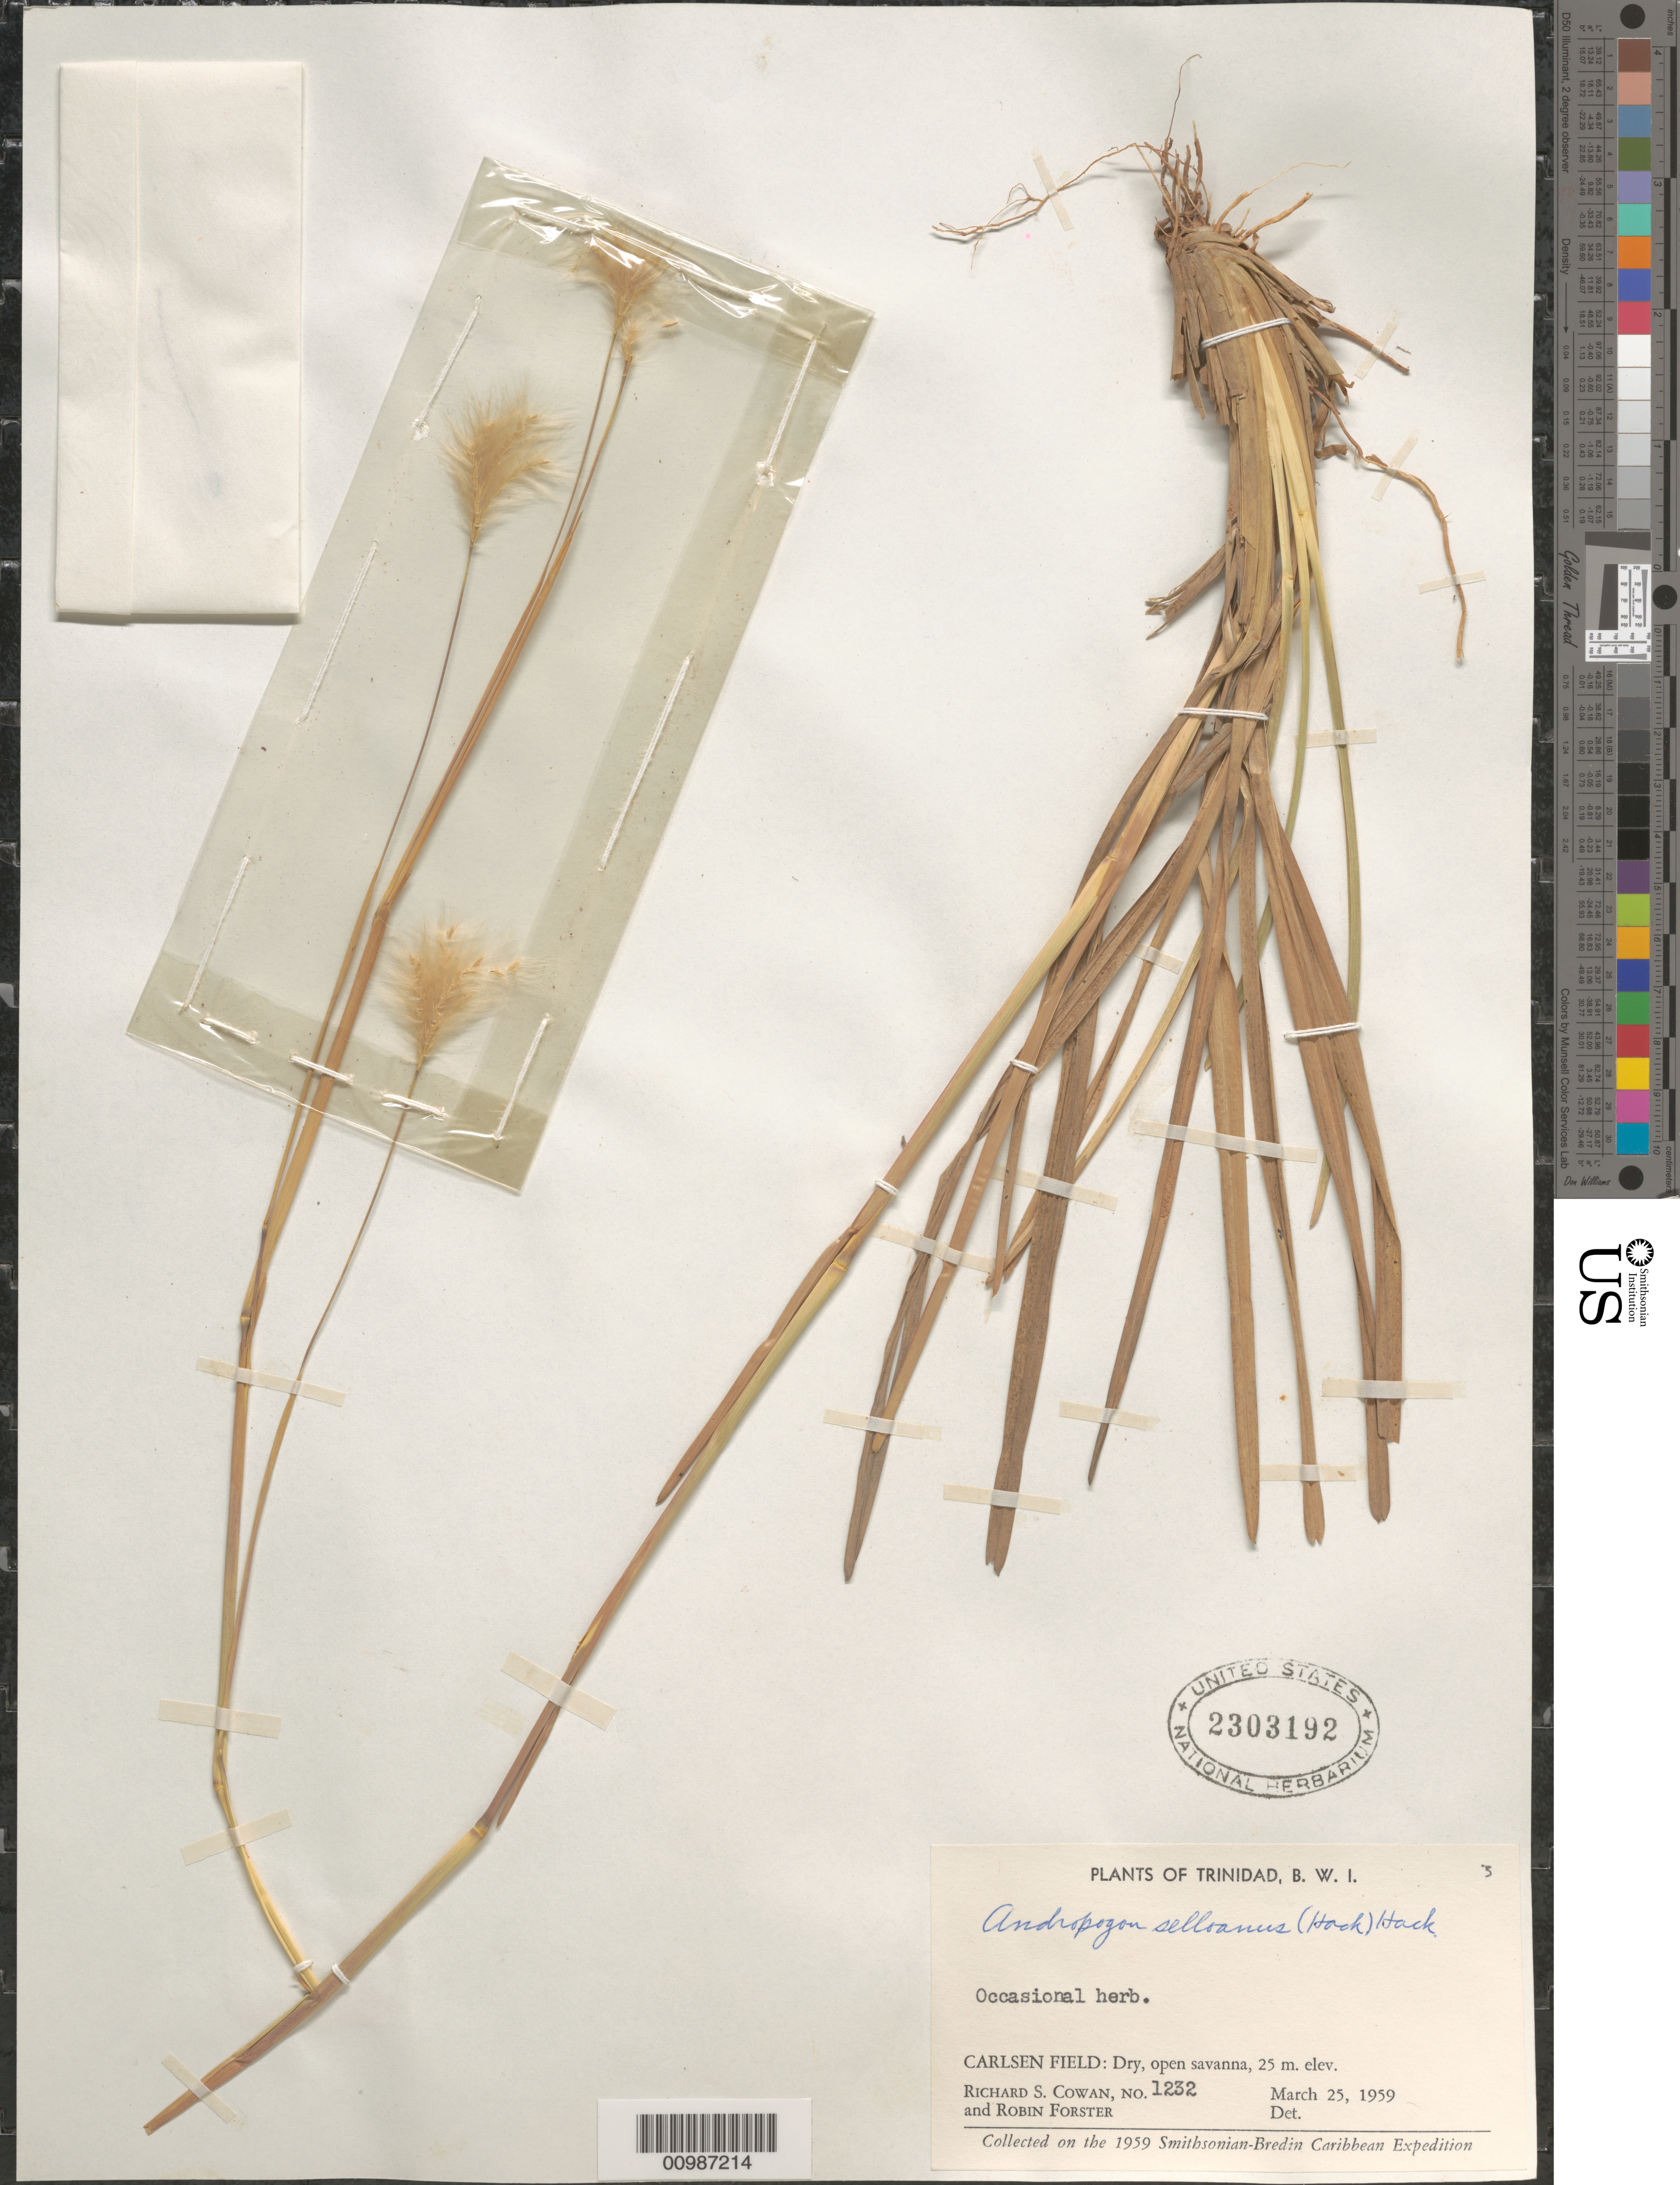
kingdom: Plantae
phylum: Tracheophyta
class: Liliopsida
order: Poales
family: Poaceae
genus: Andropogon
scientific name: Andropogon selloanus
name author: (Hack.) Hack.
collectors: R. S. Cowan & R. Forster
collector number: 1232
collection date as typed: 25 Mar 1959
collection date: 1959-03-25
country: Trinidad and Tobago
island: Trinidad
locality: Carlsen Field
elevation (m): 25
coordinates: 0 N, 0 E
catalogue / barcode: US 2303192